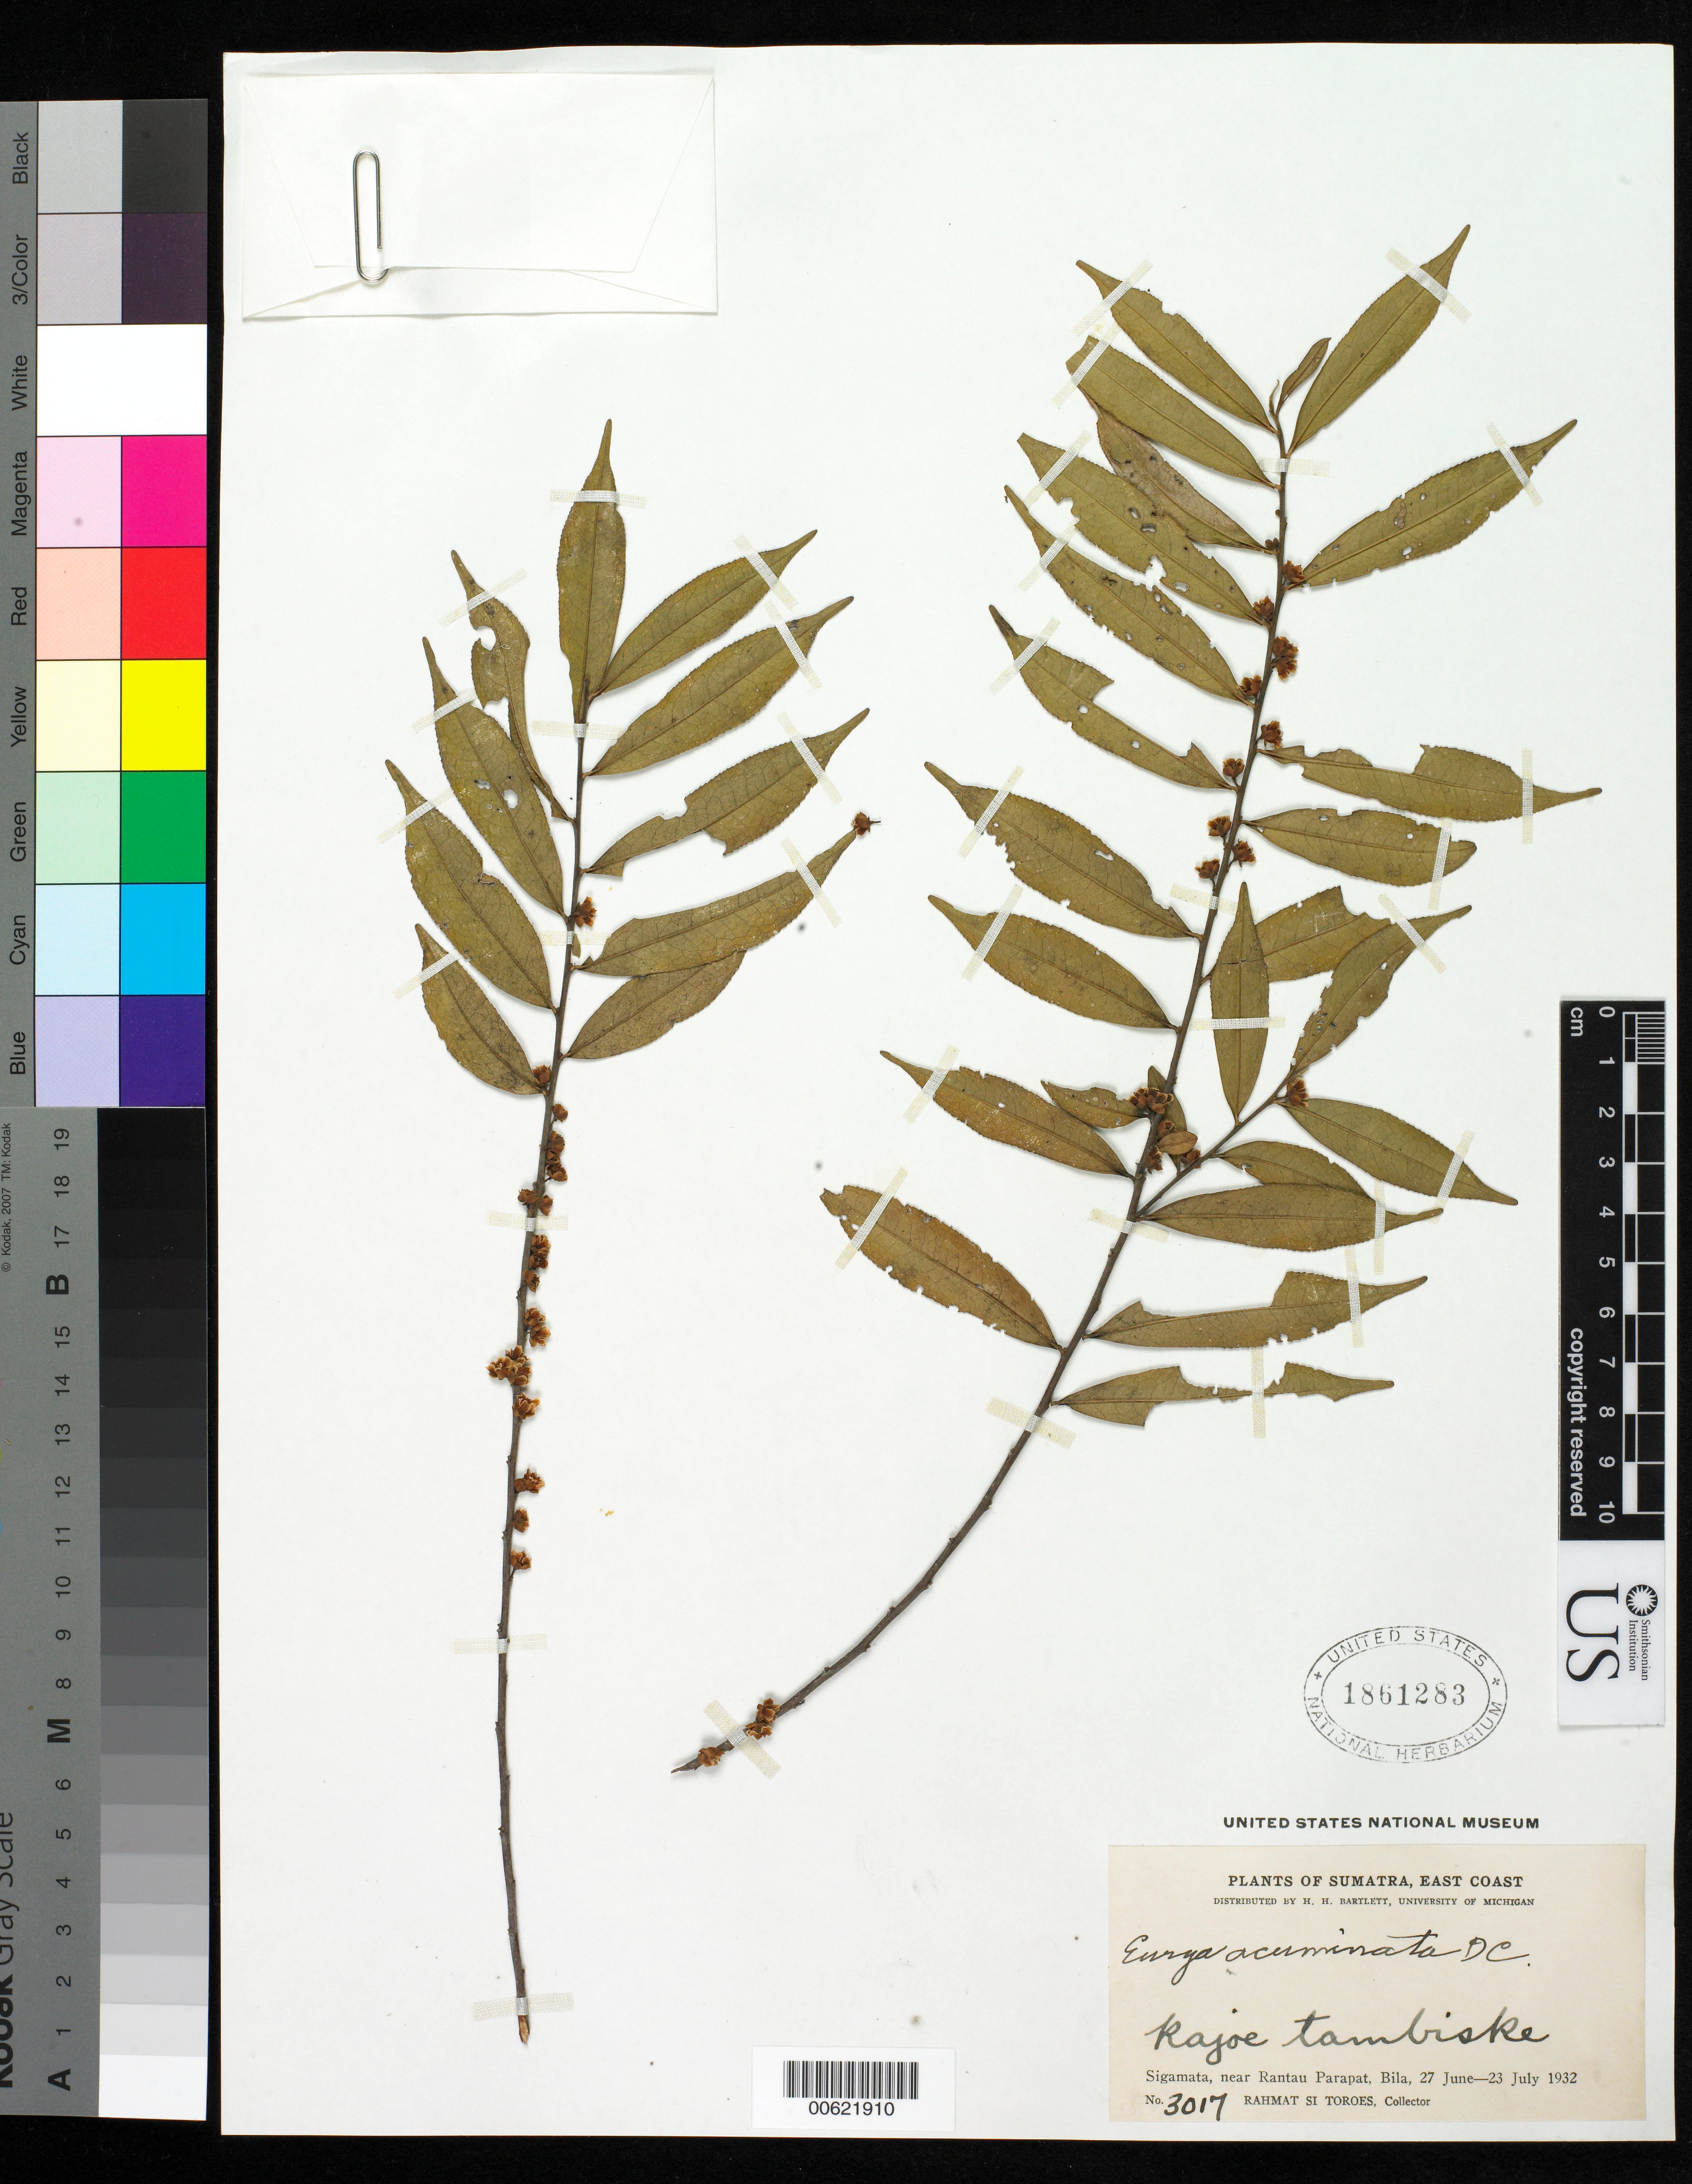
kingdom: Plantae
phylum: Tracheophyta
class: Magnoliopsida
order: Ericales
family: Pentaphylacaceae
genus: Eurya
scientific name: Eurya acuminata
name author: DC.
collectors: Rahmat Si Boeea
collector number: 3017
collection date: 1932-06-27/1932-07-23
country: Indonesia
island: Sumatra I.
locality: (East Coast) Sigamata, near Rantau Parapat, Bila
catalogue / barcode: US 1861283